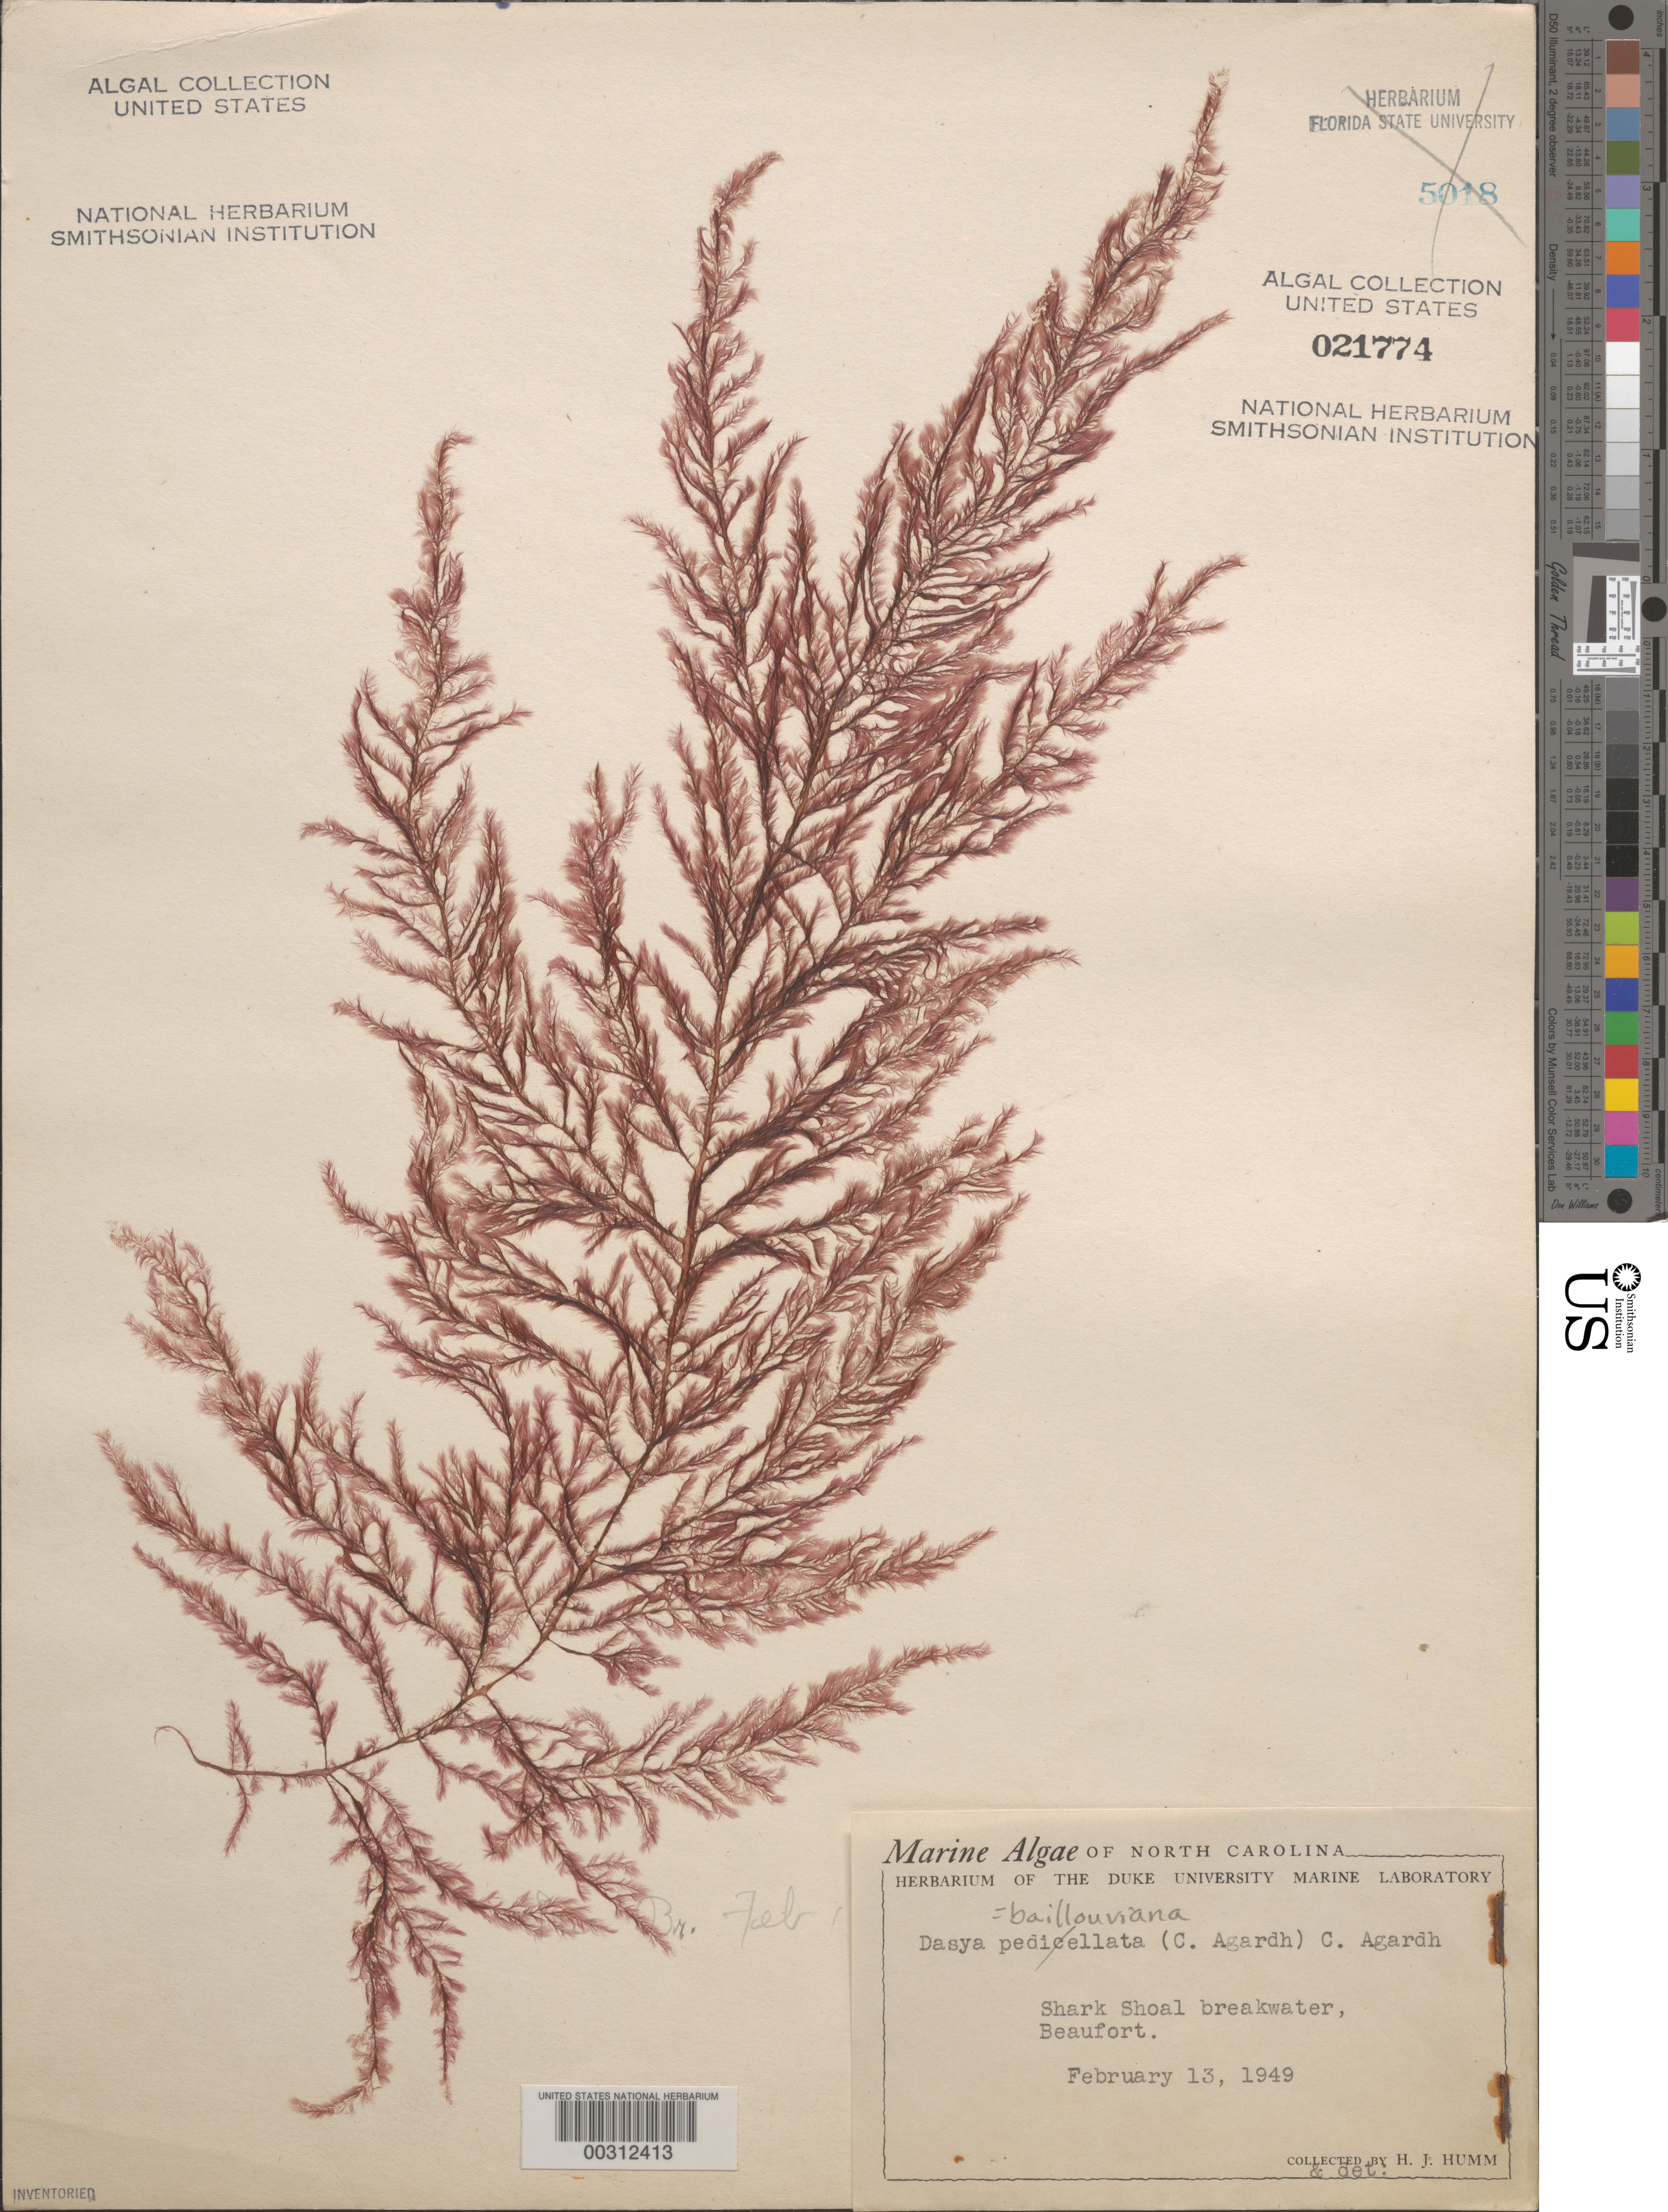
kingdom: Plantae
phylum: Rhodophyta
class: Florideophyceae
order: Ceramiales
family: Dasyaceae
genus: Dasya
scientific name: Dasya pedicellata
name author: (C. Agardh) C. Agardh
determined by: Algae name updating Project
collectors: H. J. Humm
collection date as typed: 13 Feb 1949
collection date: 1949-02-13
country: United States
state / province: North Carolina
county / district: Carteret County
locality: Beaufort, Shark Shoal breakwater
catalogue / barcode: US 21774